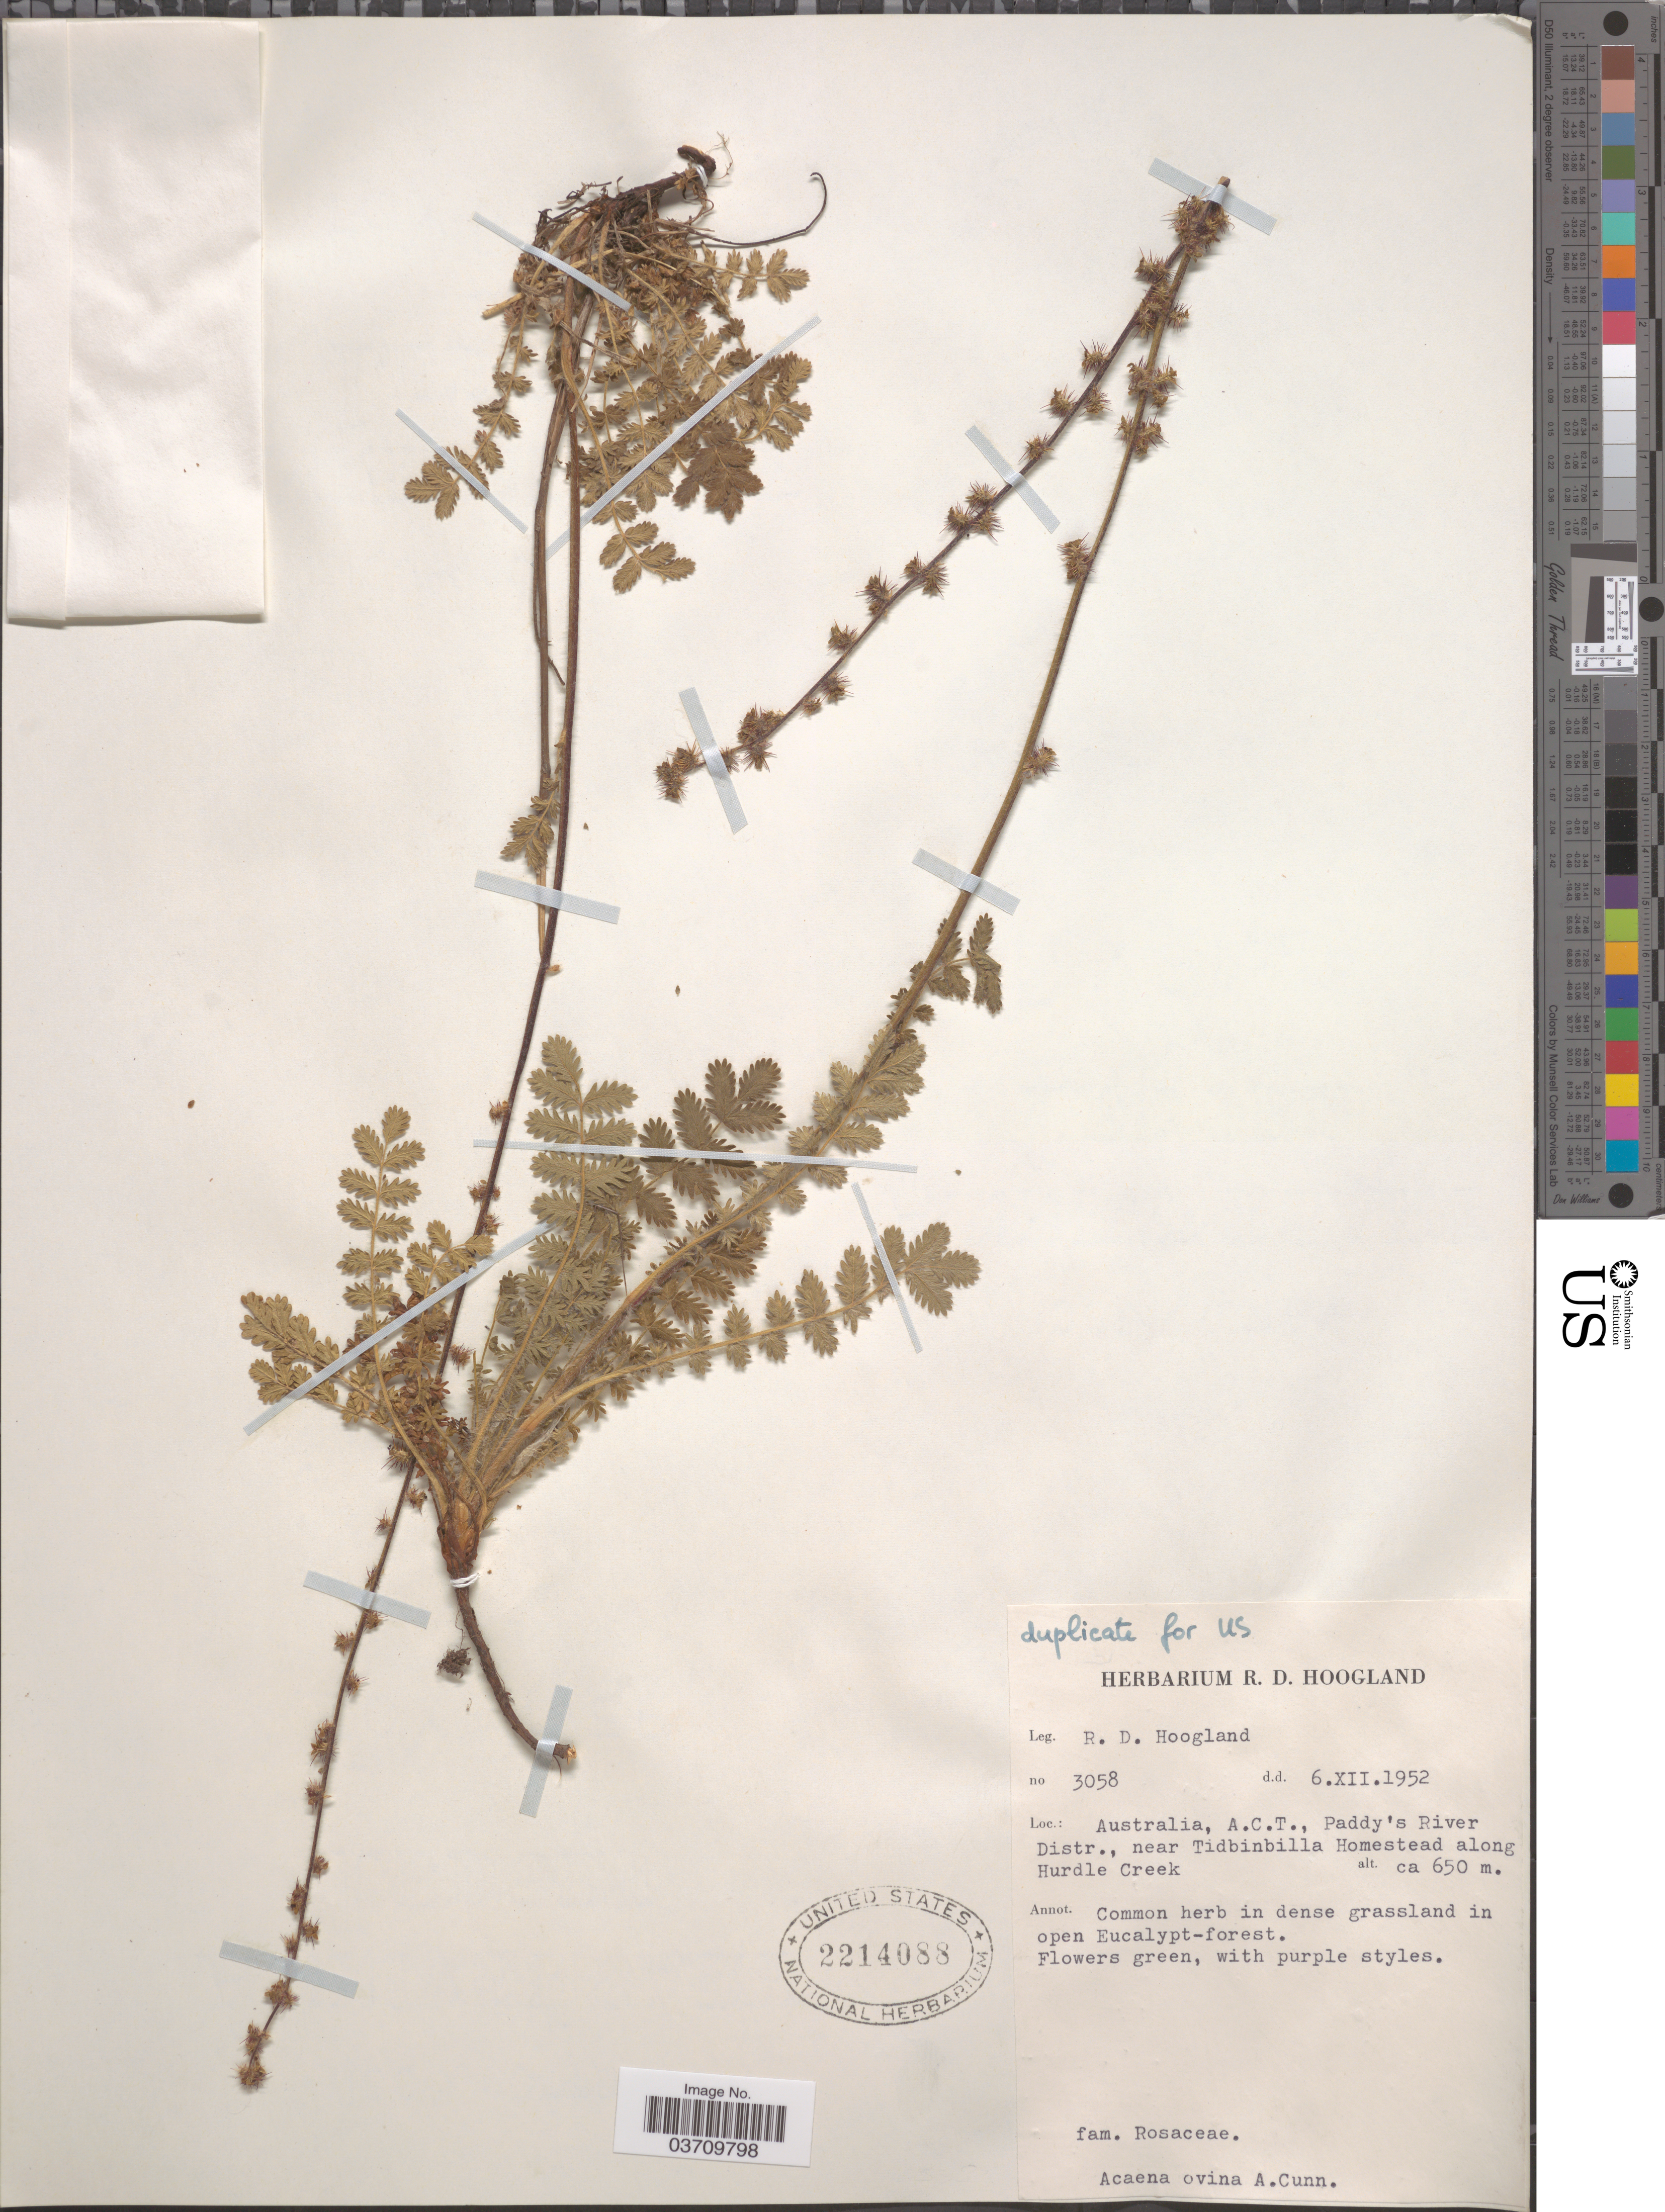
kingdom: Plantae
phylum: Tracheophyta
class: Magnoliopsida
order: Rosales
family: Rosaceae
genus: Acaena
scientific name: Acaena ovina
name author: A. Cunn.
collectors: R. D. Hoogland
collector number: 3058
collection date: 1952-12-06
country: Australia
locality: A. C. T., Paddy's River Distr., near Tidbinbilla Homestead along Hurdle Creek.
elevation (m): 650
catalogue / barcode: US 2214088